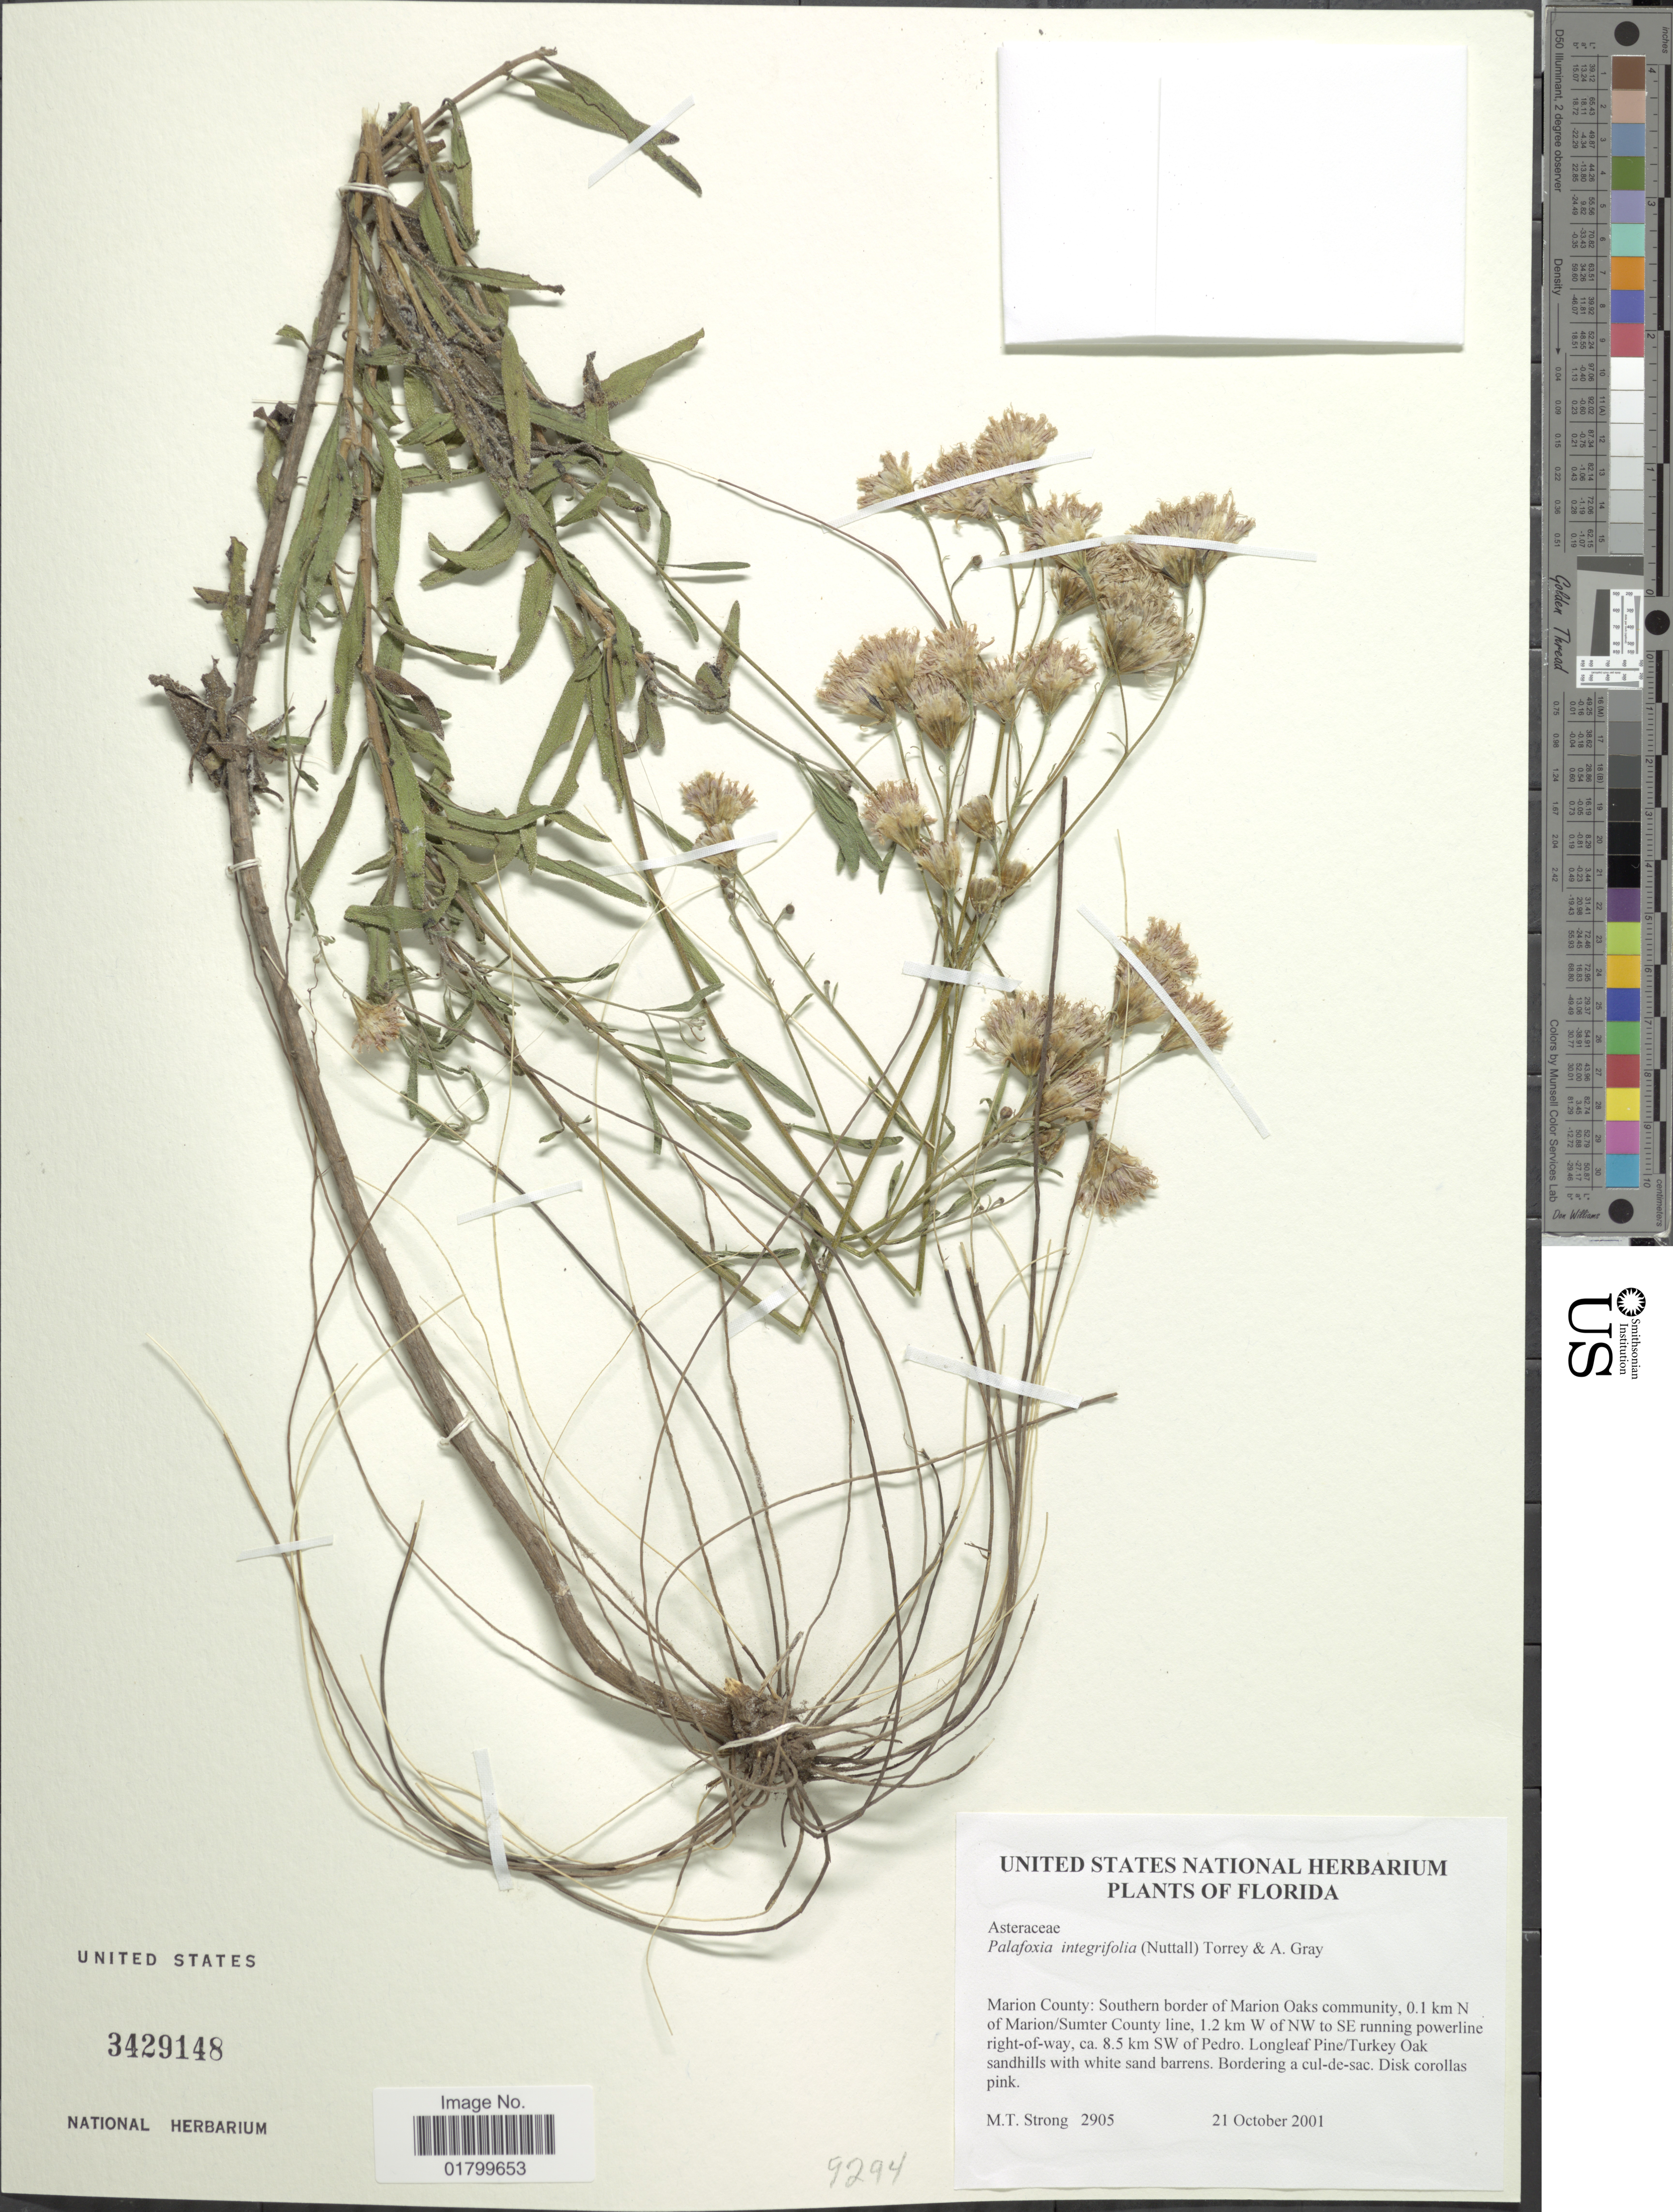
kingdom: Plantae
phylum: Tracheophyta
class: Magnoliopsida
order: Asterales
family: Asteraceae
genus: Palafoxia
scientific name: Palafoxia integrifolia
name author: (Nutt.) Torr. & A. Gray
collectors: M. T. Strong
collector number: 2905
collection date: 2001-10-21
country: United States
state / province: Florida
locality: Marion County, Southern border of Marion Oaks community, 0.1 km N of Marion/Sumter County line, 1.2 km W of NW to SE running powerline right-of-way, 8.5 SW of Pedro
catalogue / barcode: US 3429148